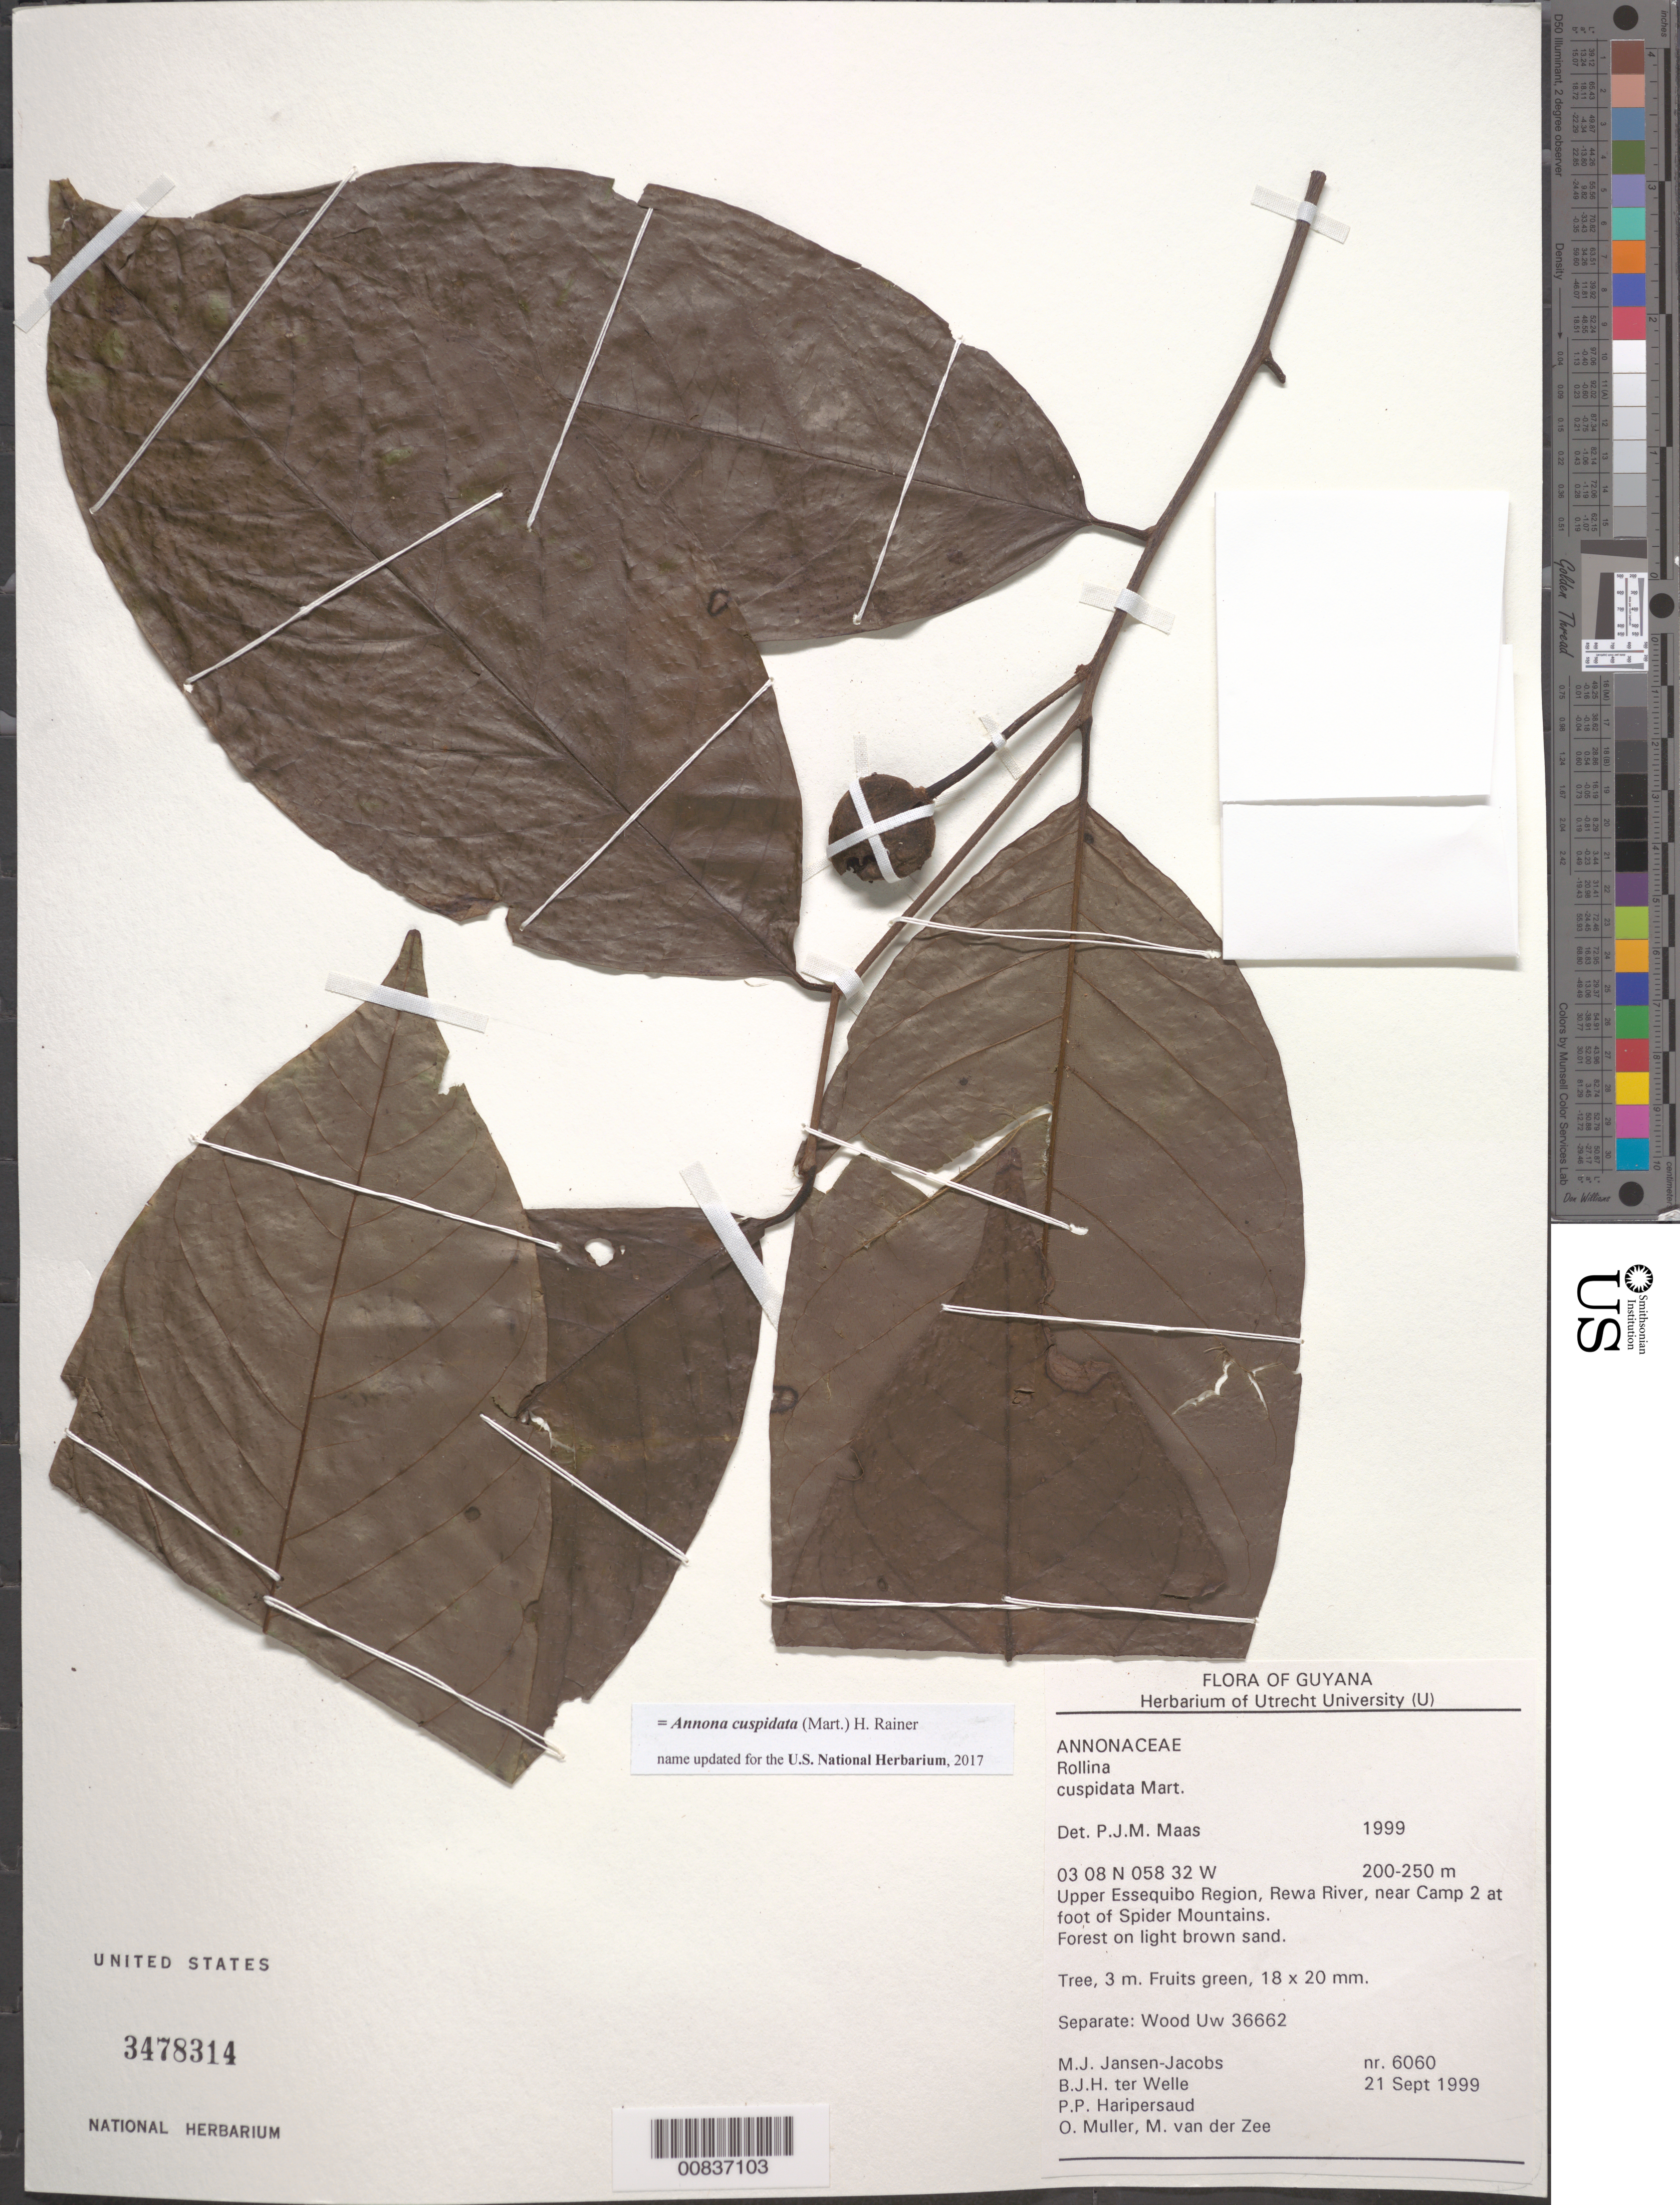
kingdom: Plantae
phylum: Tracheophyta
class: Magnoliopsida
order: Magnoliales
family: Annonaceae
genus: Annona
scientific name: Annona cuspidata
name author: (Mart.) H. Rainer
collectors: M. J. Jansen-Jacobs, B. Welle, P. Haripersaud, O. Muller & M. van der Zee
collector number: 6060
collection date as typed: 21-Sep-99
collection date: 1999-09-21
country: Guyana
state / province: U. Takutu-U. Essequibo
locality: Rewa River, at foot of Spider Mts., near camp 2, Upper Essequibo Region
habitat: Forest on light brown sand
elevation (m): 200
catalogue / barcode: US 3478314